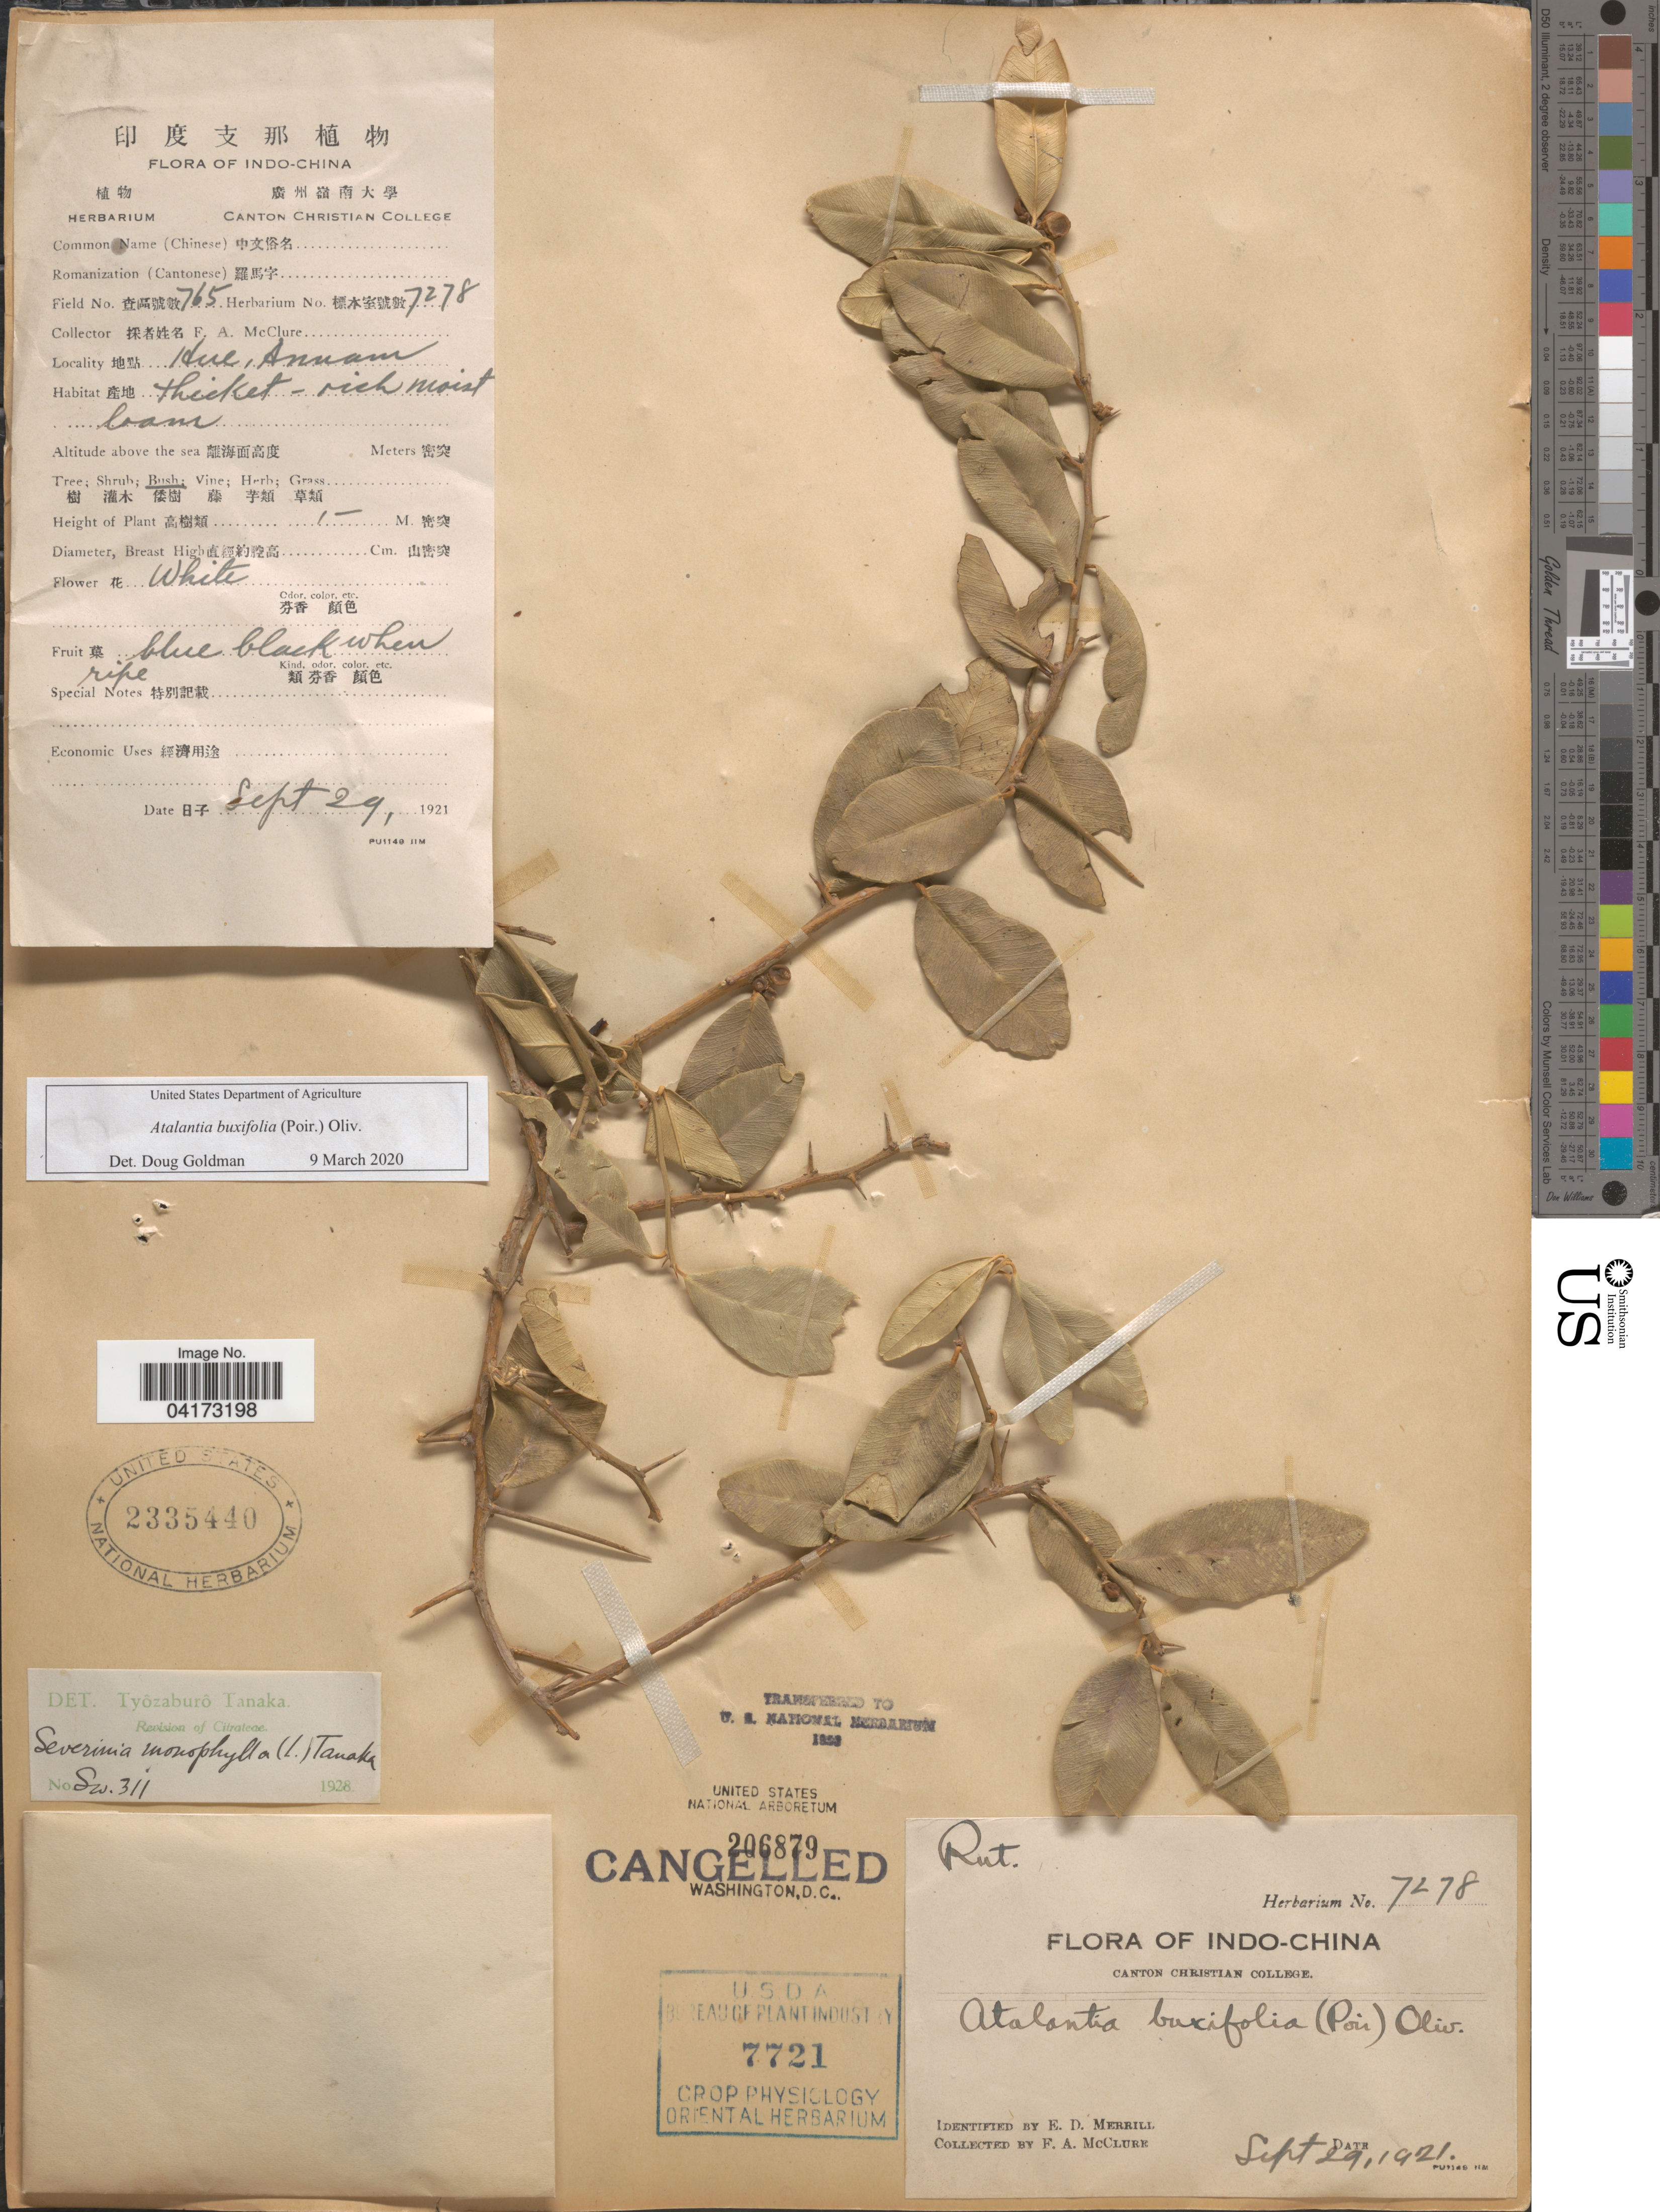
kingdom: Plantae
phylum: Tracheophyta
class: Magnoliopsida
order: Sapindales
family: Rutaceae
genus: Atalantia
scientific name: Atalantia buxifolia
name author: (Poir.) Oliv.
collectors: F. A. McClure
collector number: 765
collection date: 1921-09-29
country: Vietnam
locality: Hue, Annam.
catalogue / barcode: US 2335440